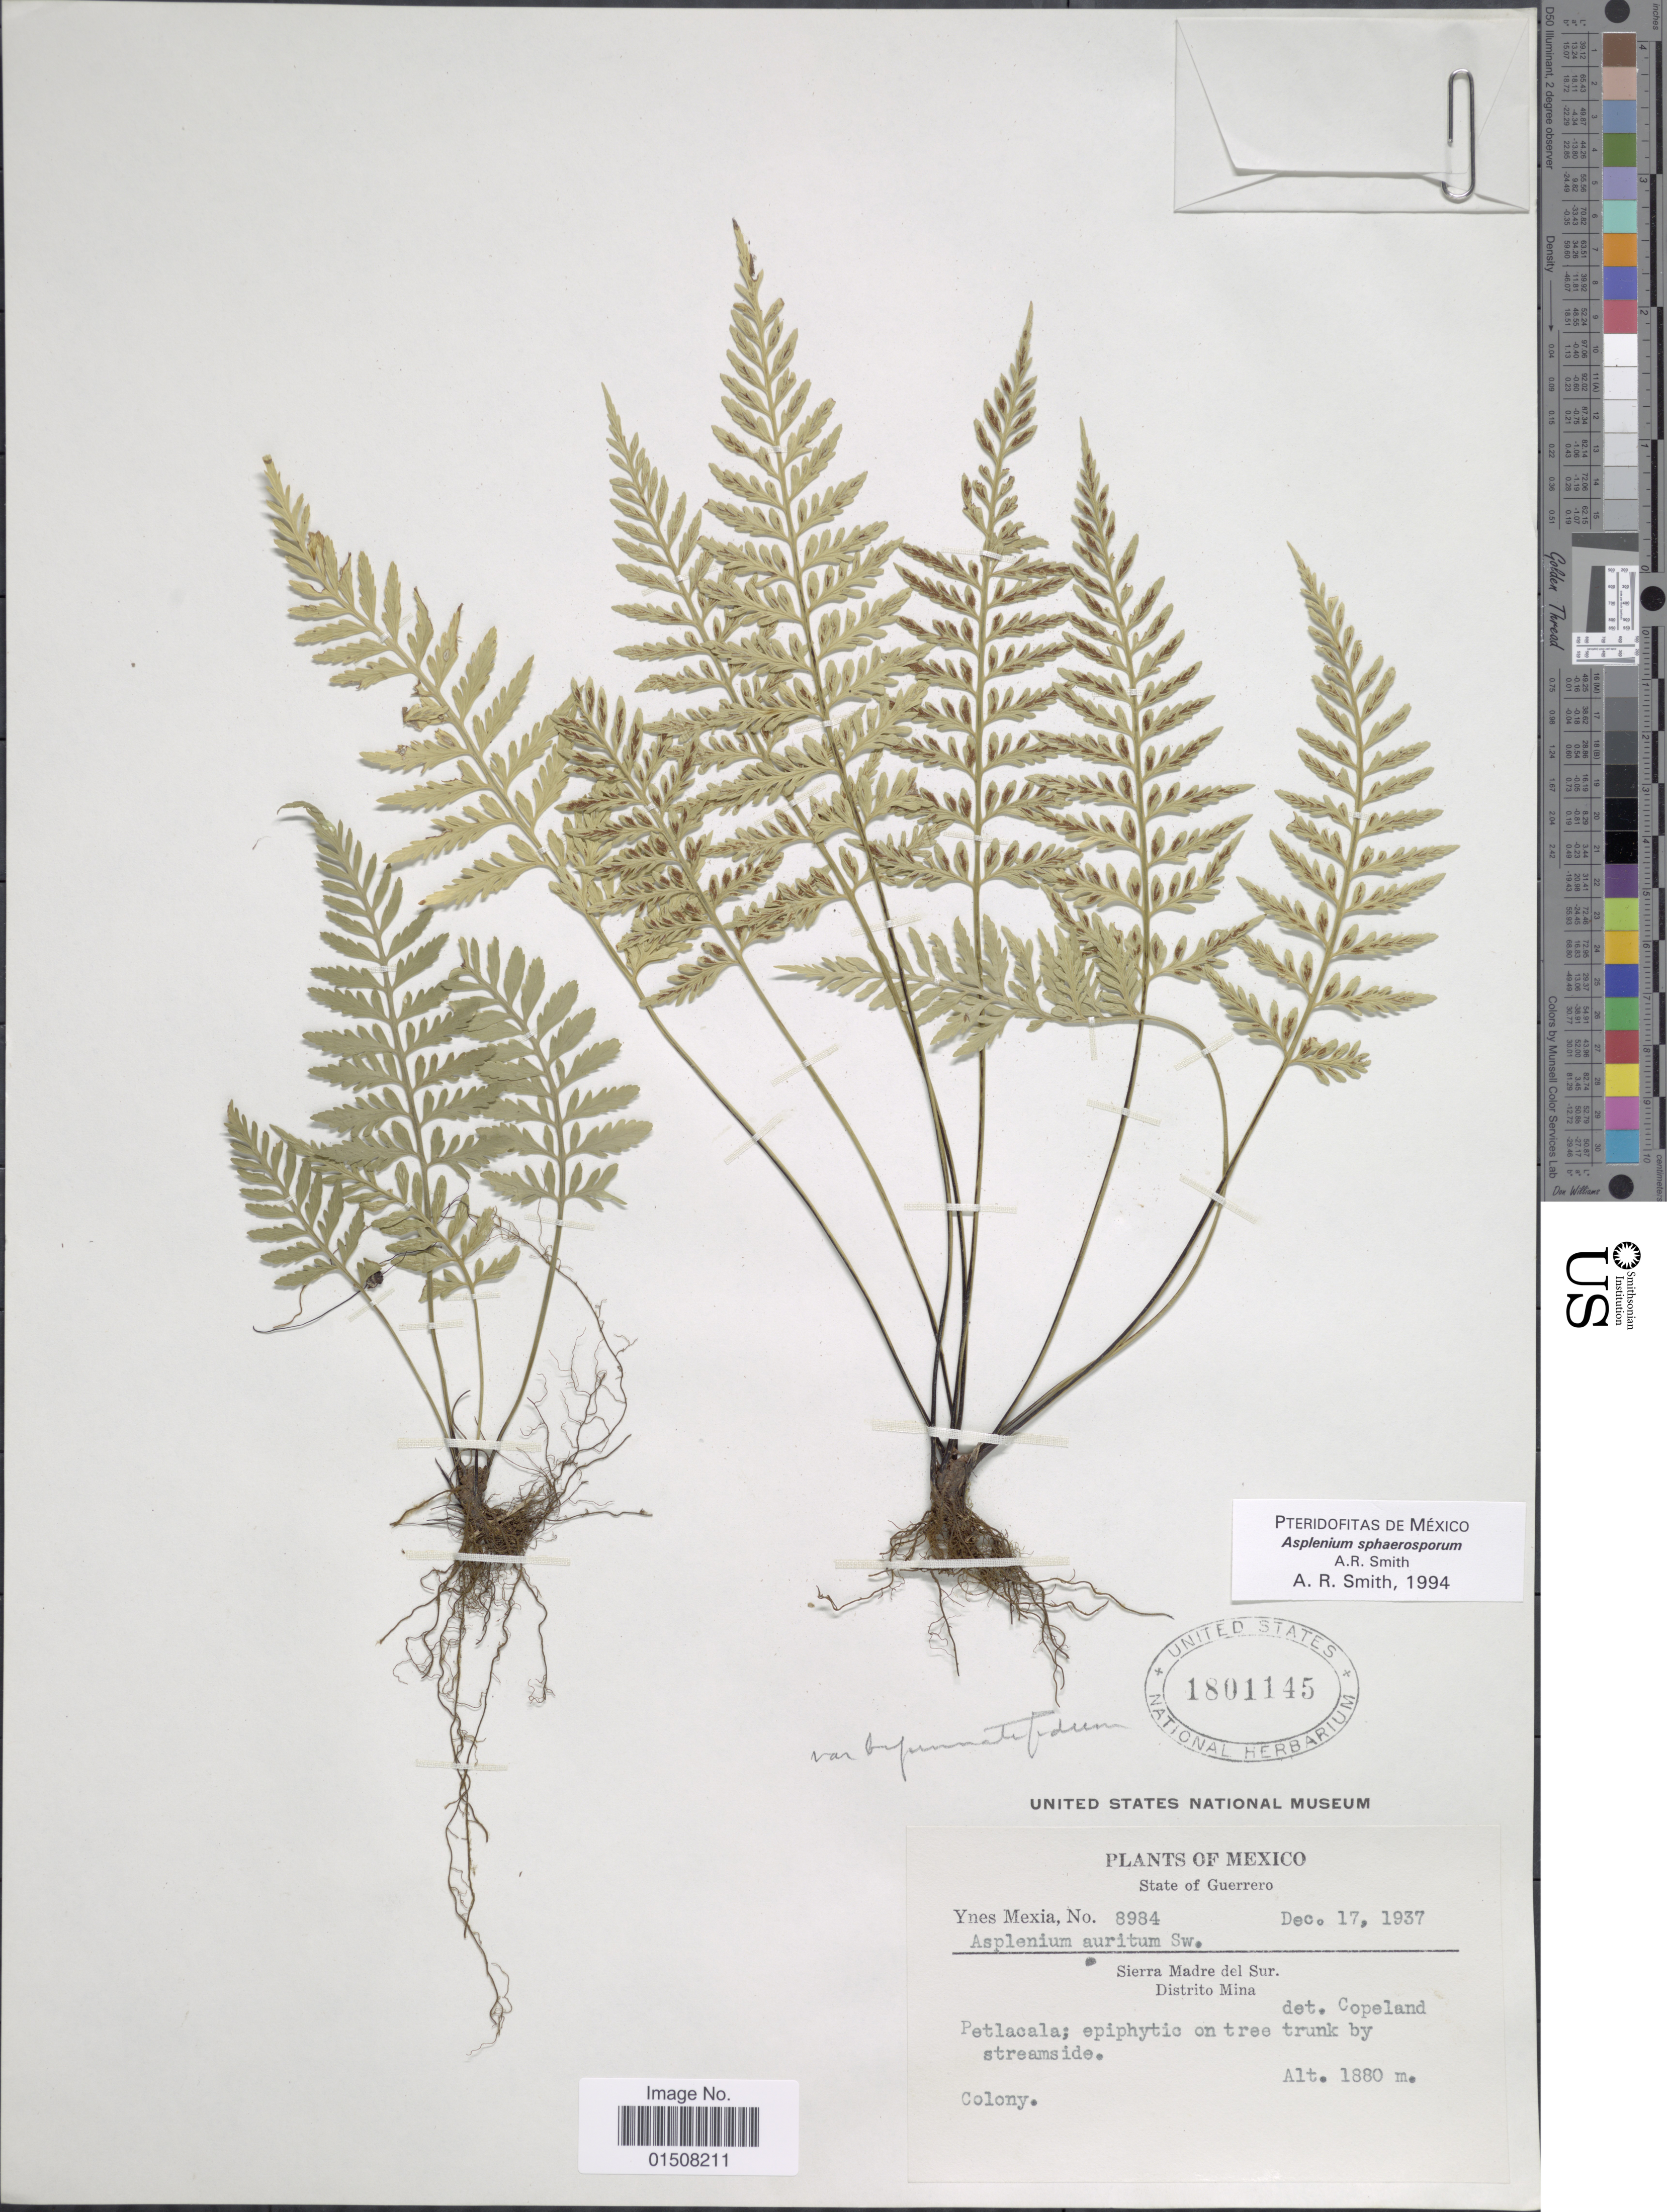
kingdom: Plantae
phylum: Tracheophyta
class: Polypodiopsida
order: Polypodiales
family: Aspleniaceae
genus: Asplenium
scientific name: Asplenium sphaerosporum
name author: A.R. Sm.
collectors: Y. Mexia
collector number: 8984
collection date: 1937-12-17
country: Mexico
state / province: Guerrero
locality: Sierra Madre del Sur, Districto Mina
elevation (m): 1880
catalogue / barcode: US 1801145